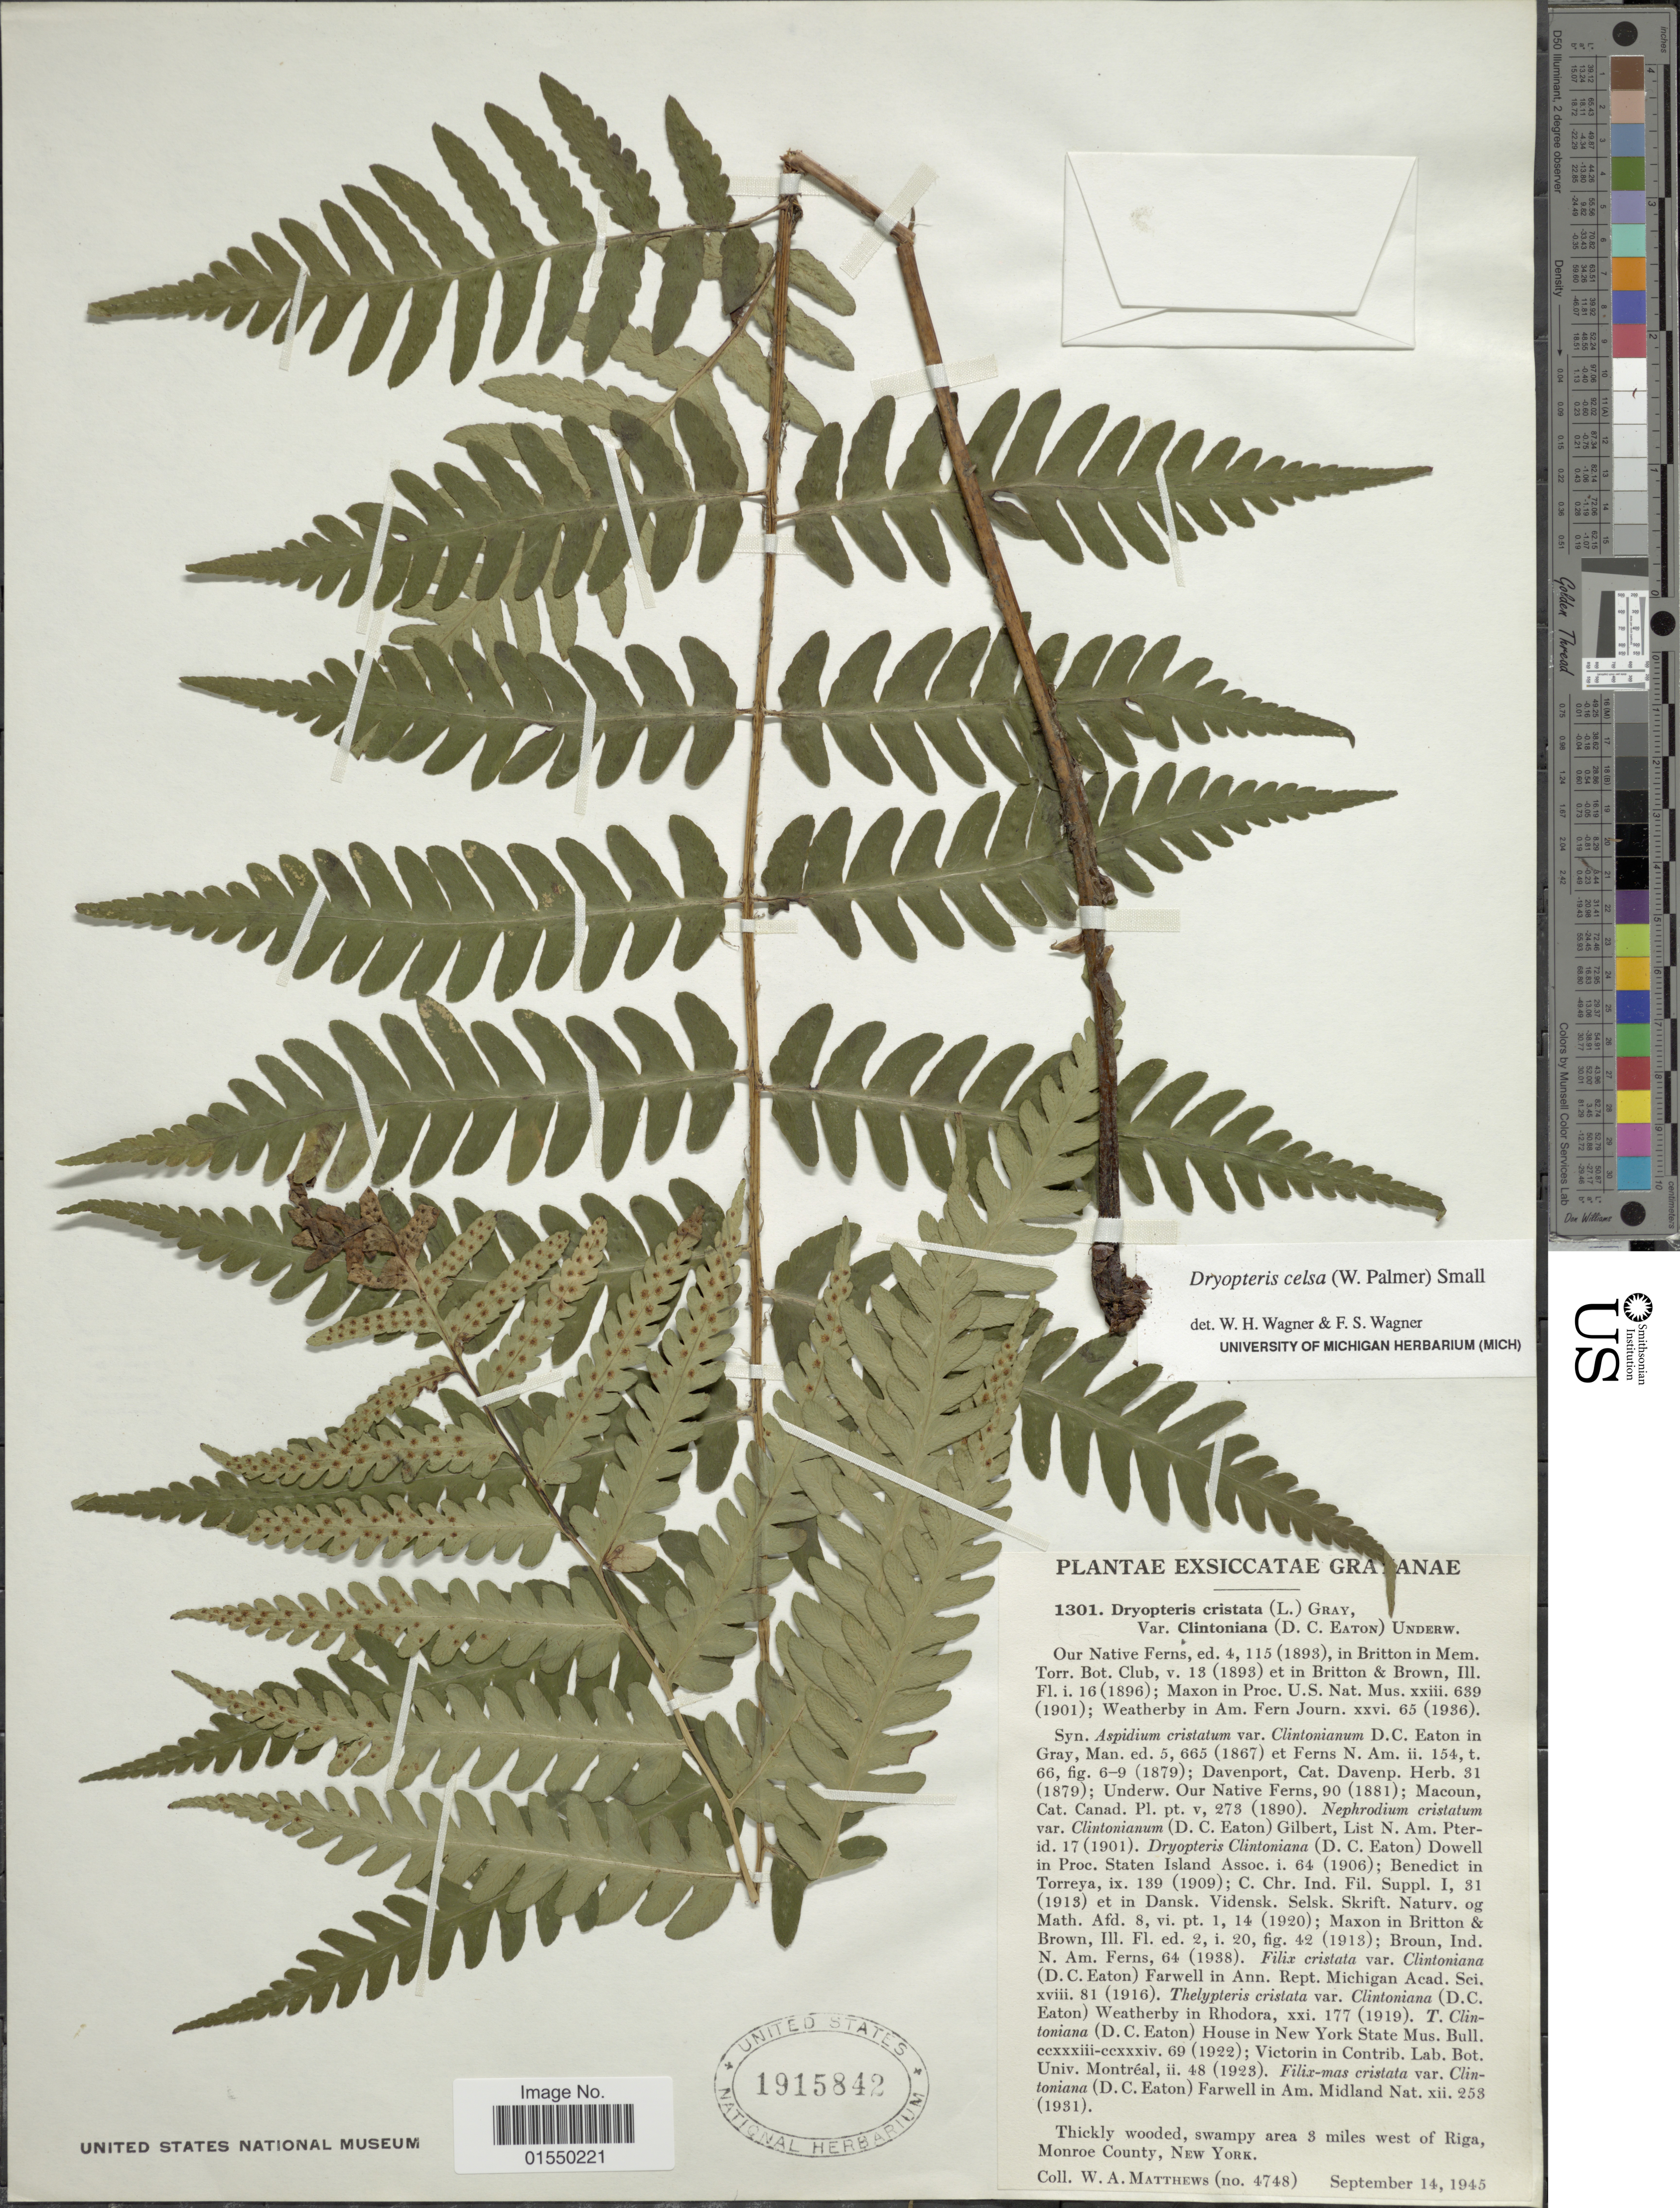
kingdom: Plantae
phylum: Tracheophyta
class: Polypodiopsida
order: Polypodiales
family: Dryopteridaceae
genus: Dryopteris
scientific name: Dryopteris celsa (W. Palmer) Knowlt., W. Palmer & C.L. Pollard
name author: (W. Palmer) Knowlt. et al.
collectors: W. Matthews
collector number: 4748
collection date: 1945-09-14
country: United States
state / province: New York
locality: Swampy area 3 miles west of Riga, Monroe County, New York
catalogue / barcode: US 1915842